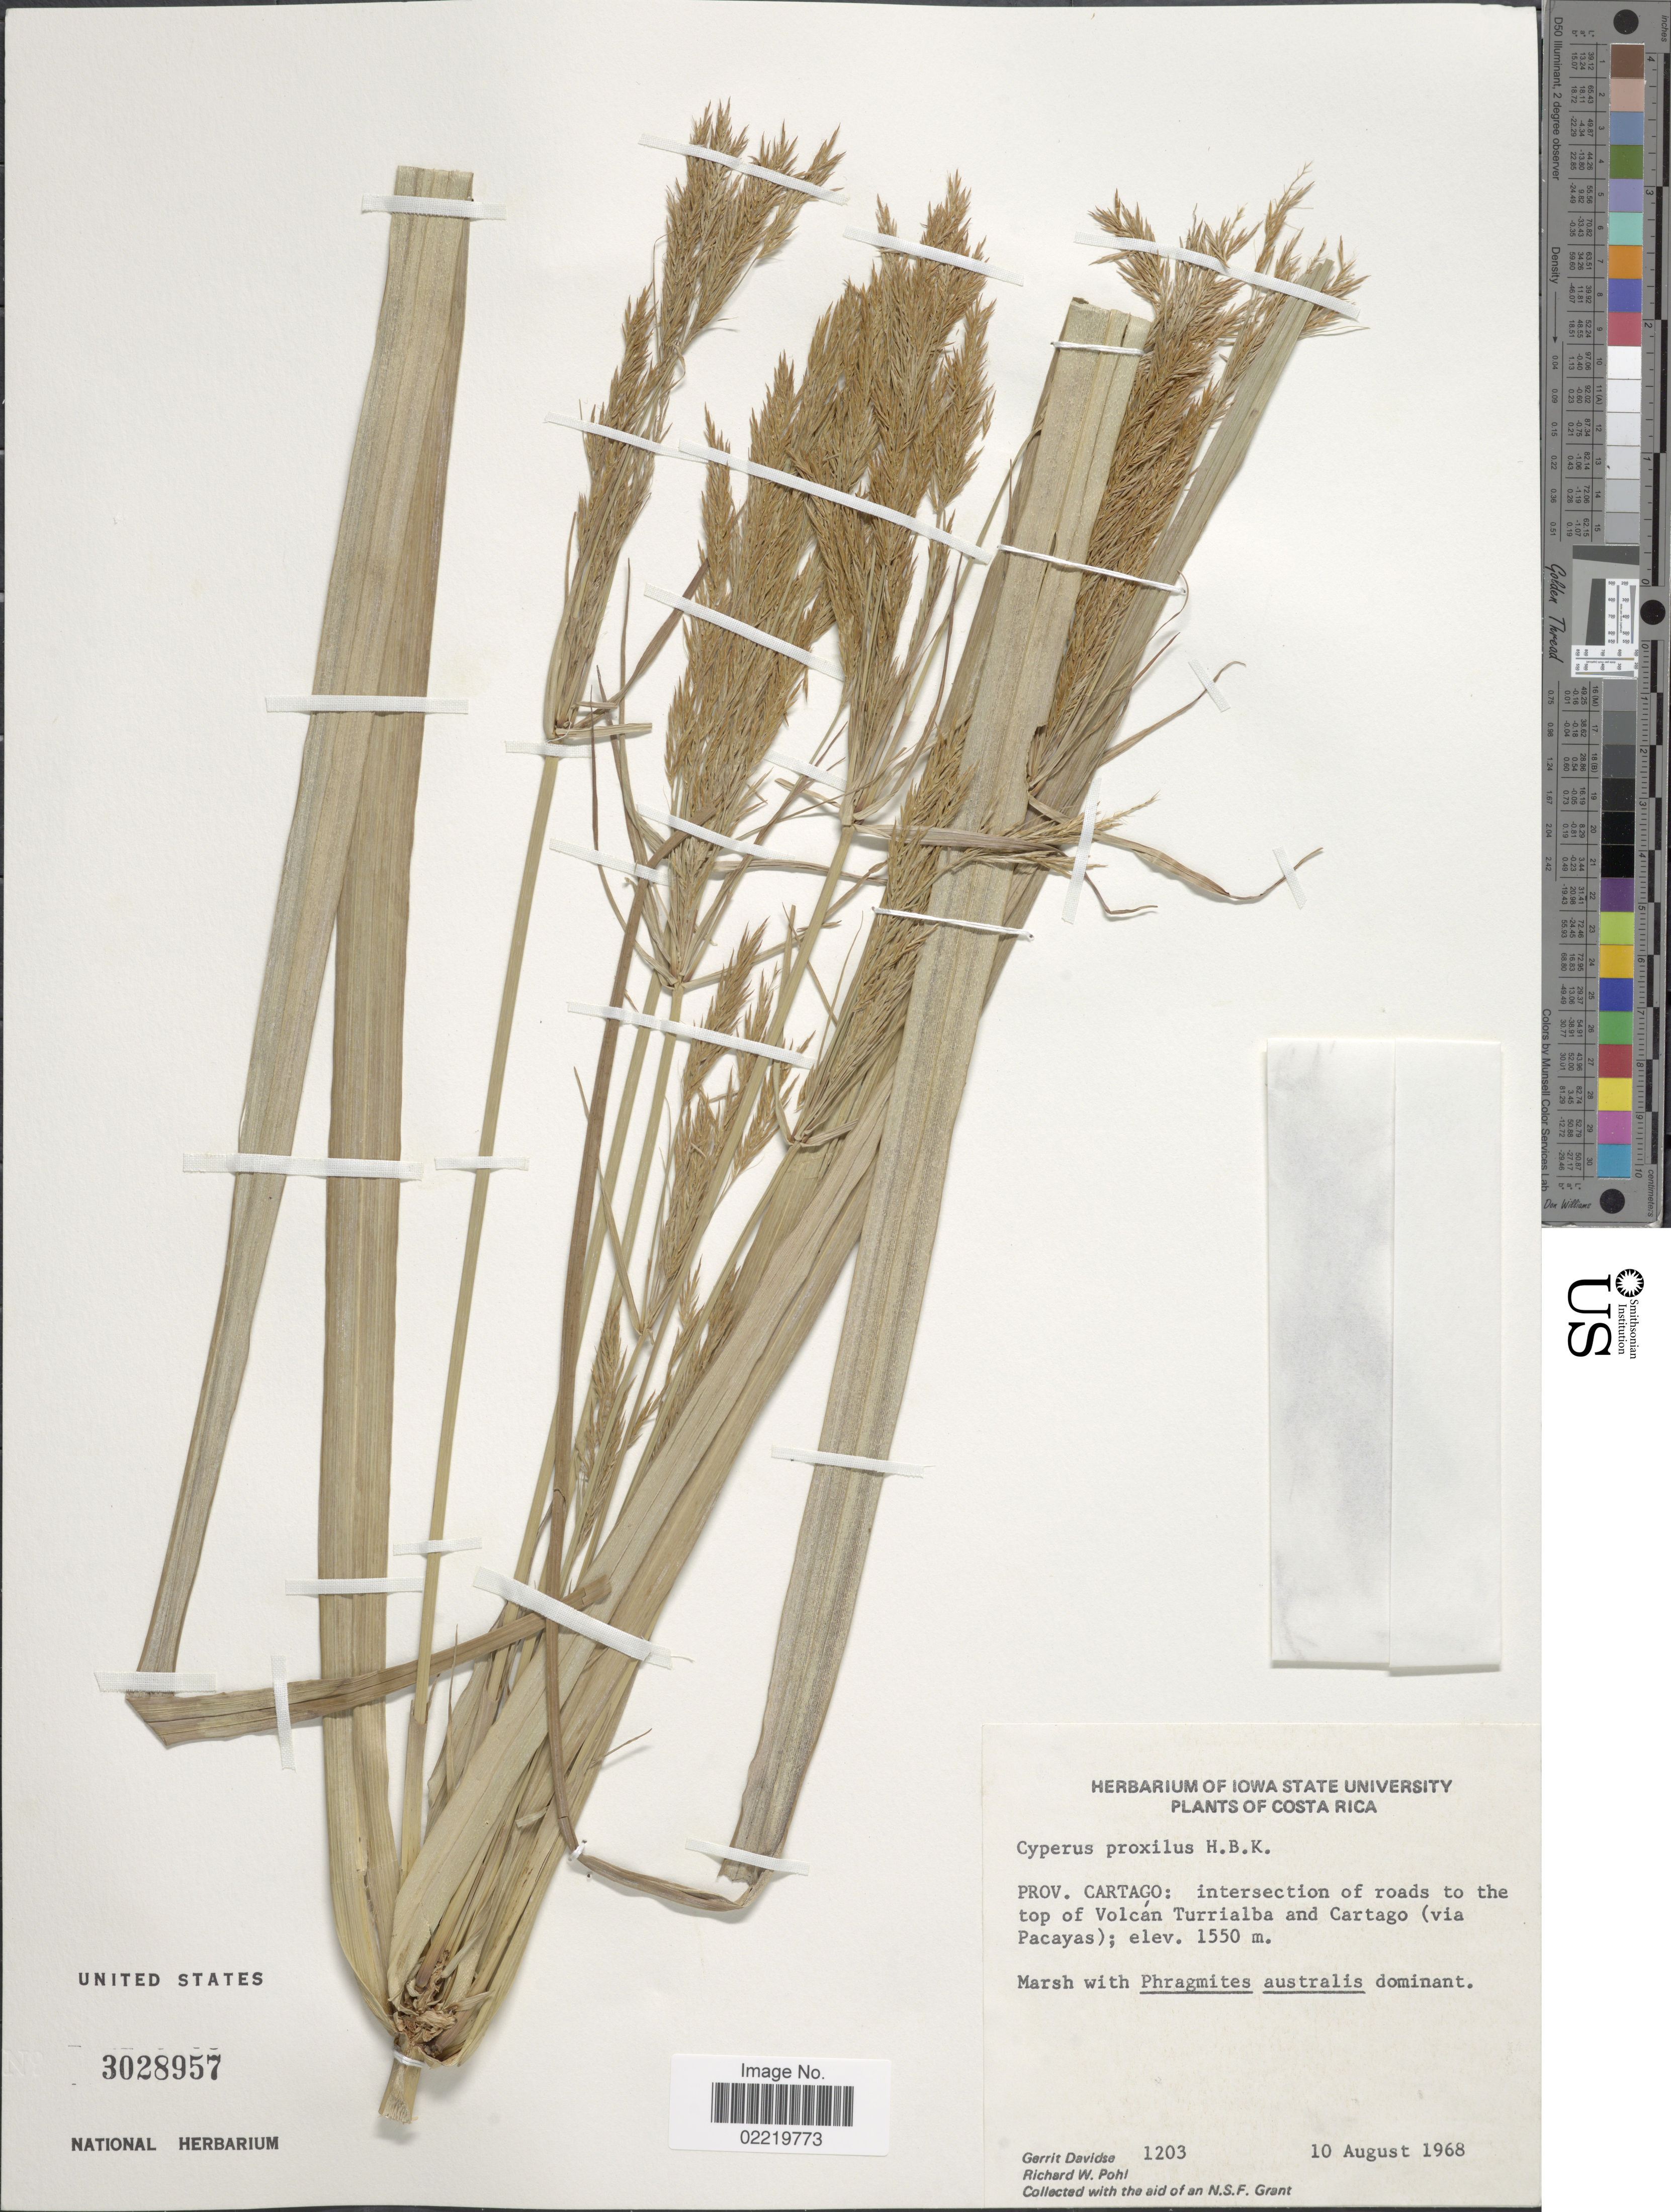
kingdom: Plantae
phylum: Tracheophyta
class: Liliopsida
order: Poales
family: Cyperaceae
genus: Cyperus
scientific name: Cyperus prolixus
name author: Kunth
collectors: G. Davidse & R. W. Pohl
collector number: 1203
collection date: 1968-08-10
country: Costa Rica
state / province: Cartago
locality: Intersection of roads to the top of Volcán Turrialba and Cartago (via Pacayas)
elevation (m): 1550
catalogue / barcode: US 3028957